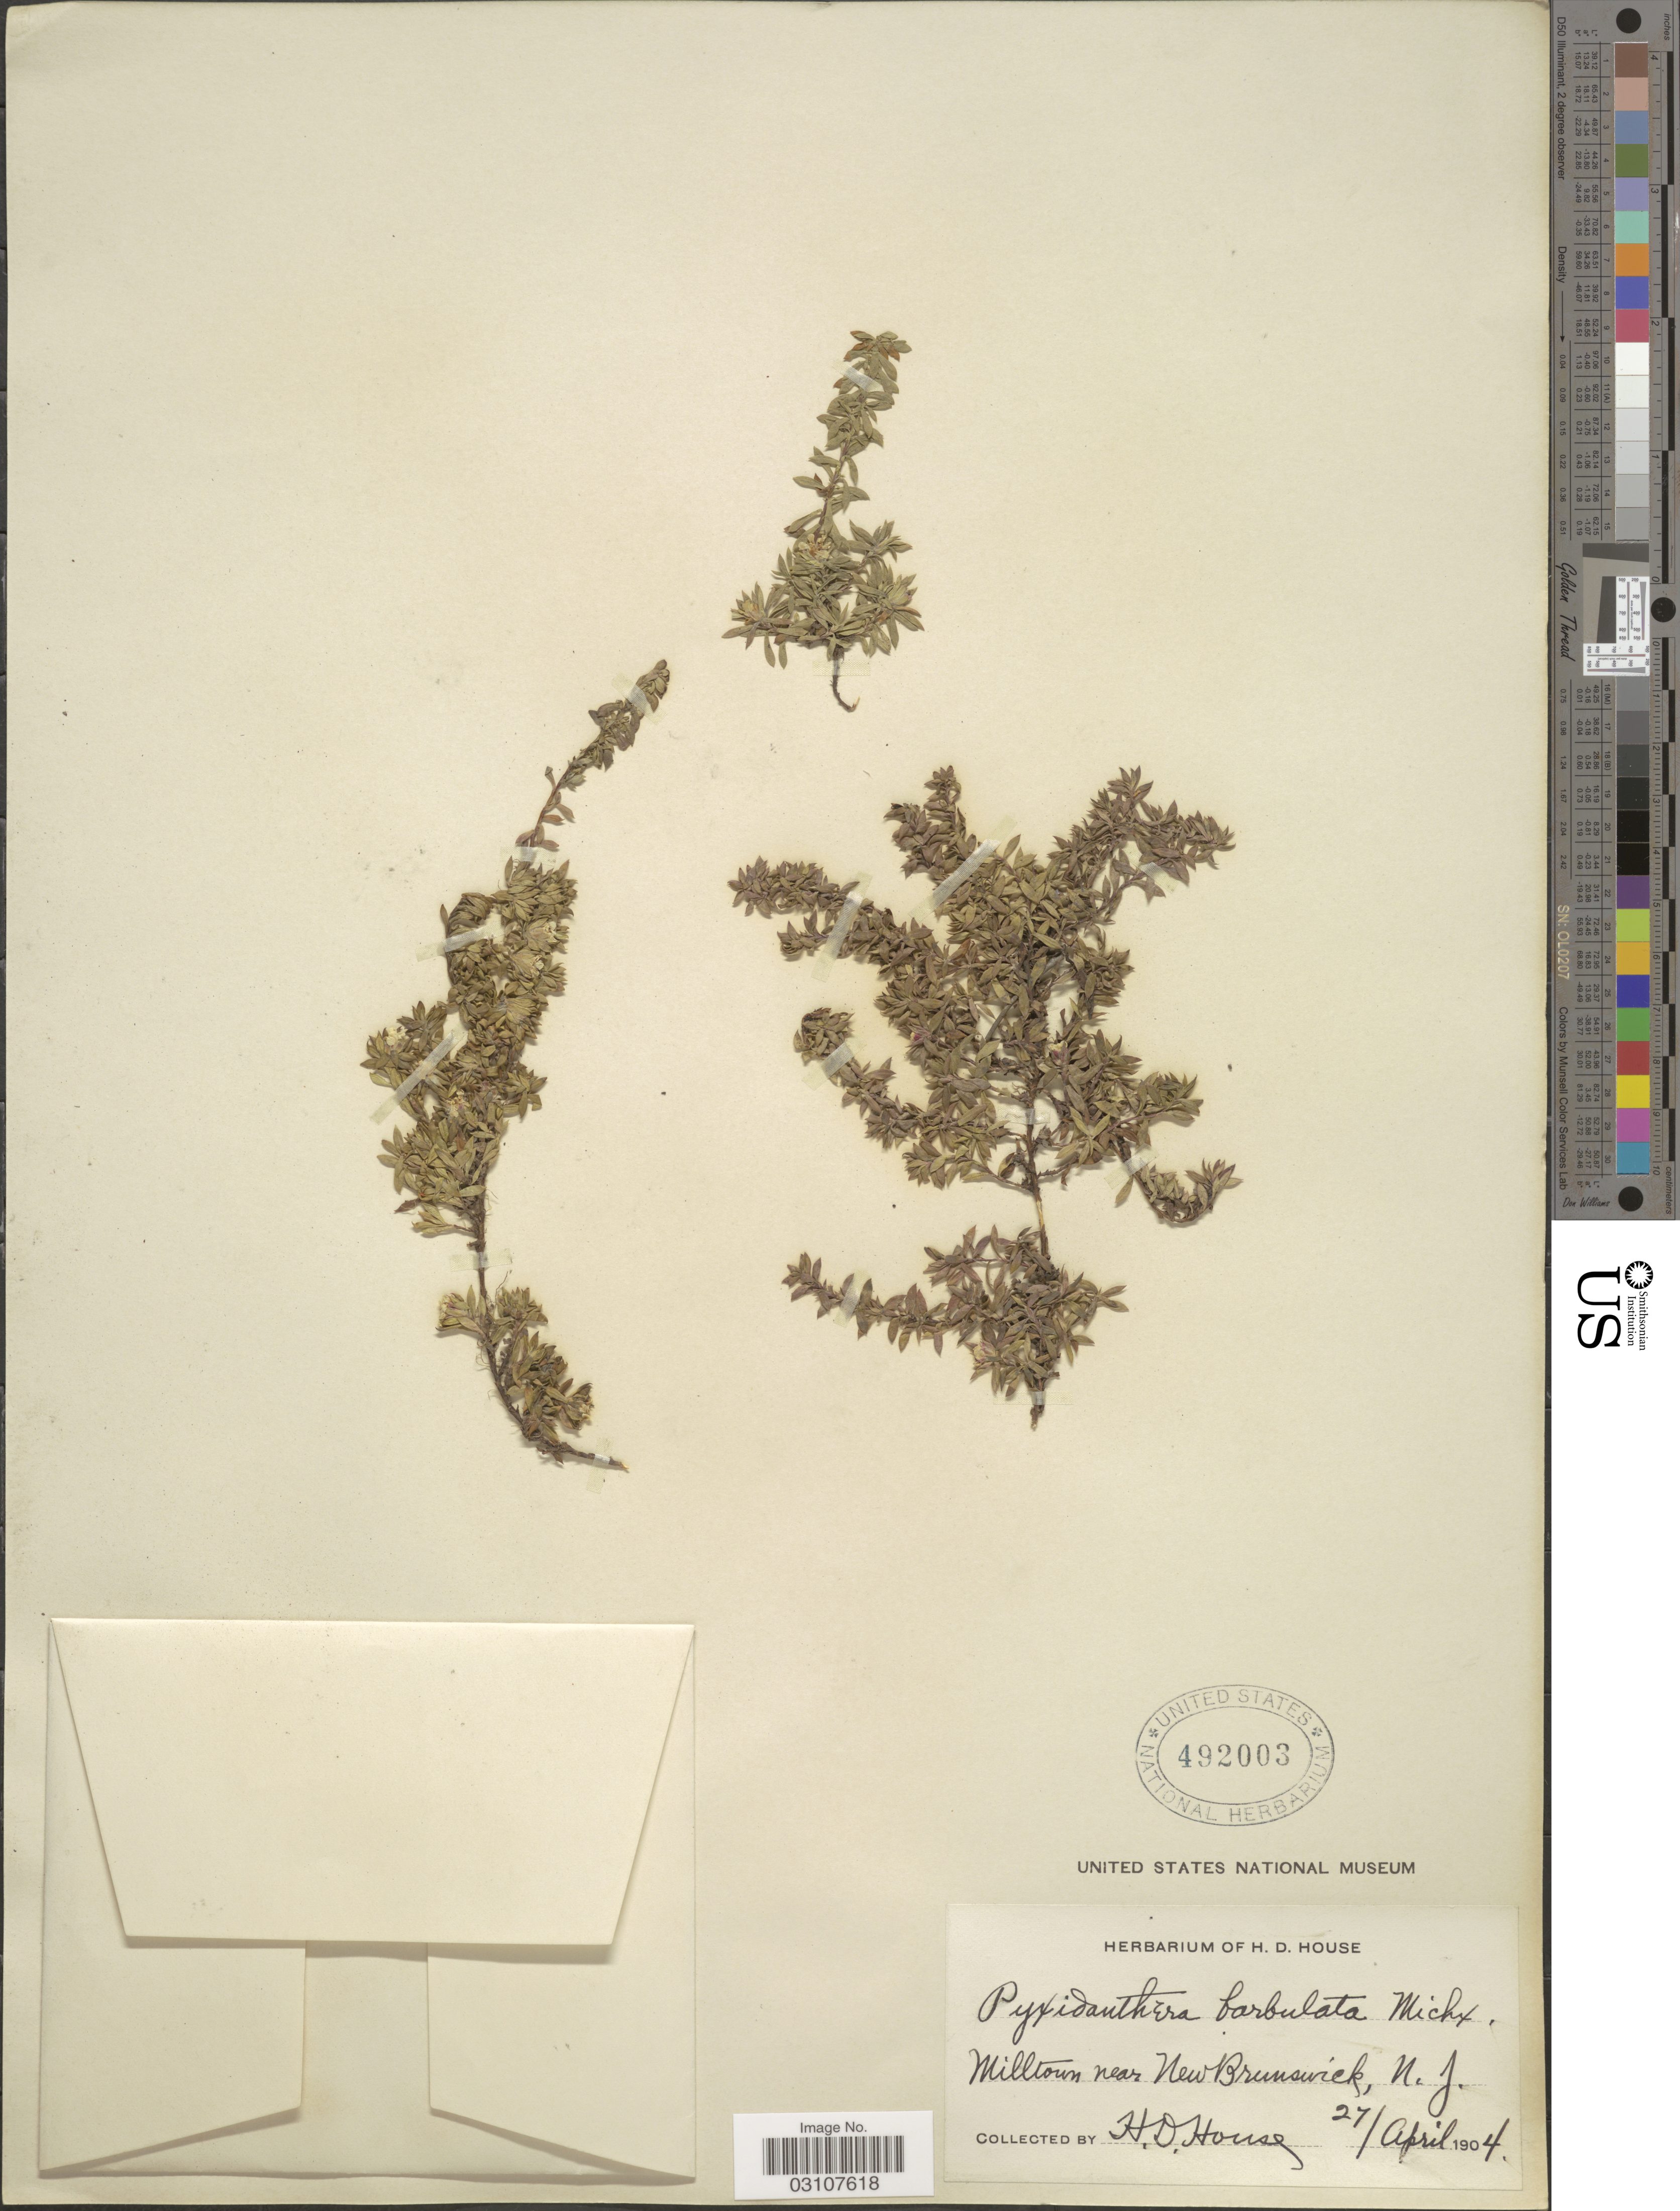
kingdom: Plantae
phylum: Tracheophyta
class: Magnoliopsida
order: Ericales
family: Diapensiaceae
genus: Pyxidanthera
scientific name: Pyxidanthera barbulata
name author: Michx.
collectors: H. D. House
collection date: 1904-04-27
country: United States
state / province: New Jersey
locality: Milltown near New Brunswick.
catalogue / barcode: US 492003